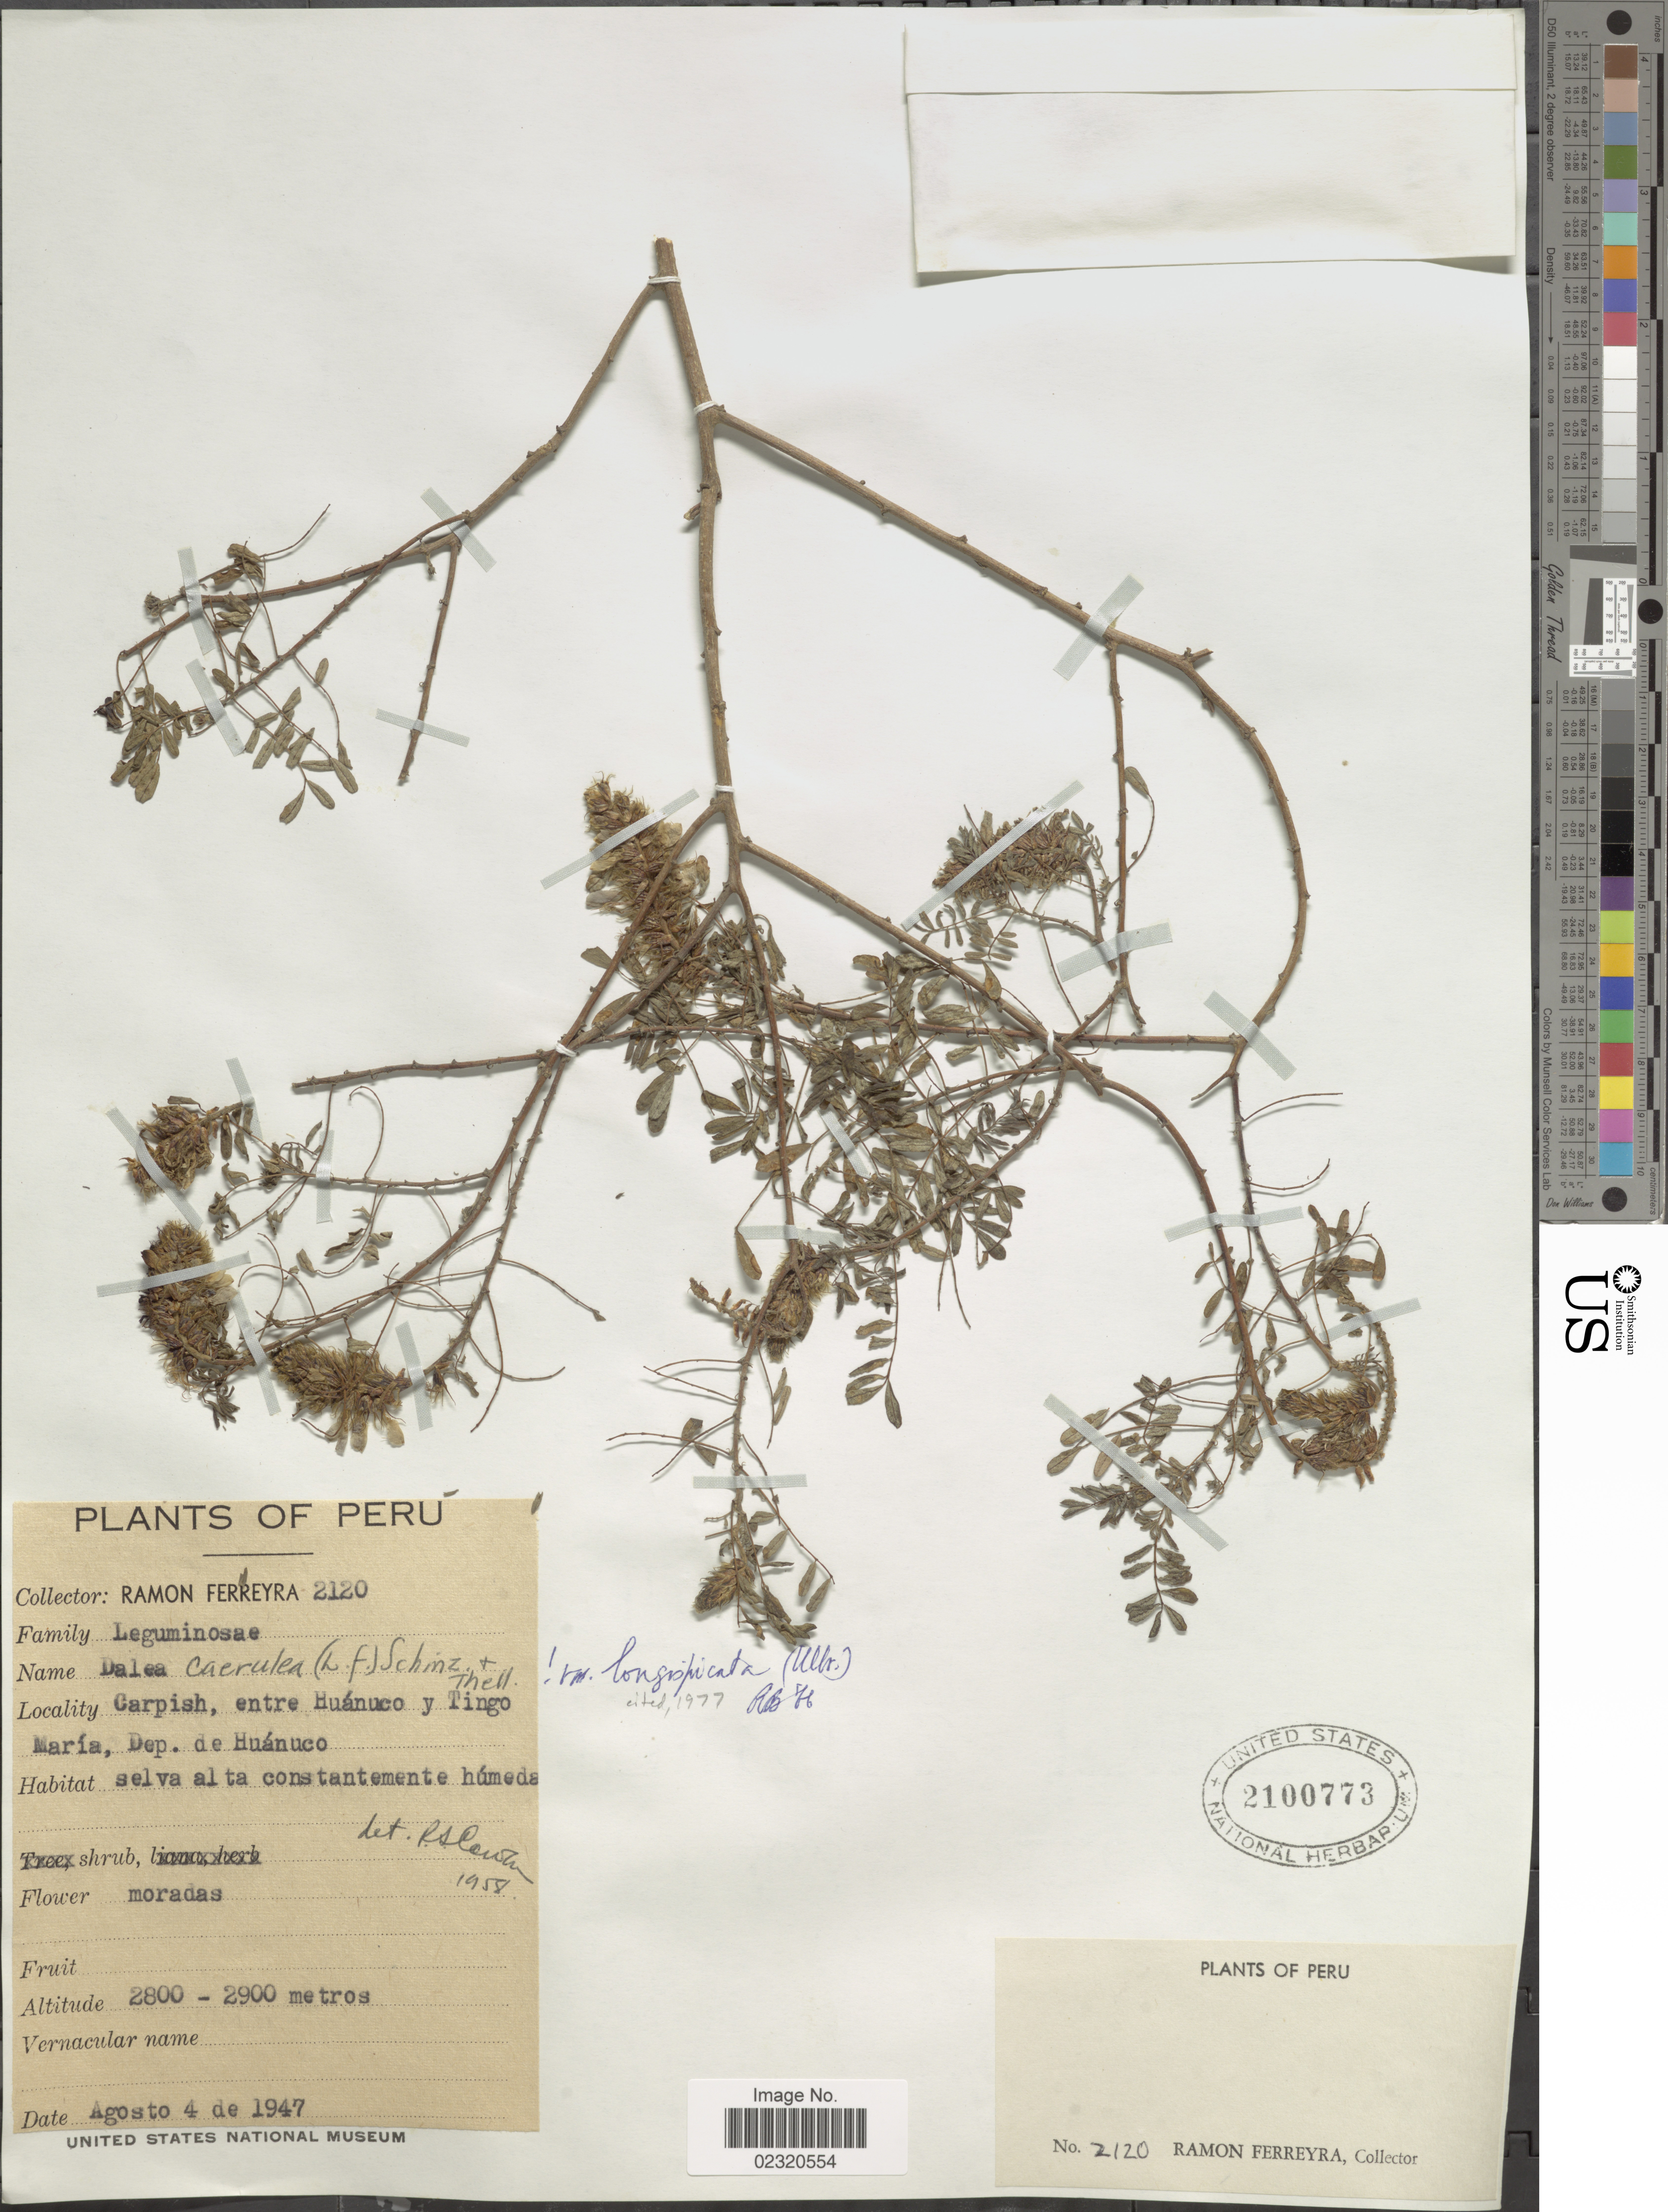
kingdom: Plantae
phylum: Tracheophyta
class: Magnoliopsida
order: Fabales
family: Fabaceae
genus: Dalea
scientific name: Dalea coerulea var. longispicata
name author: (Ulbr.) Barneby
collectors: R. A. Ferreyra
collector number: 2120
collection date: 1947-08-04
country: Peru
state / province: Huánuco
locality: Carpish, entre Huanuco y Tingo Maria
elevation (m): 2800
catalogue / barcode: US 2100773